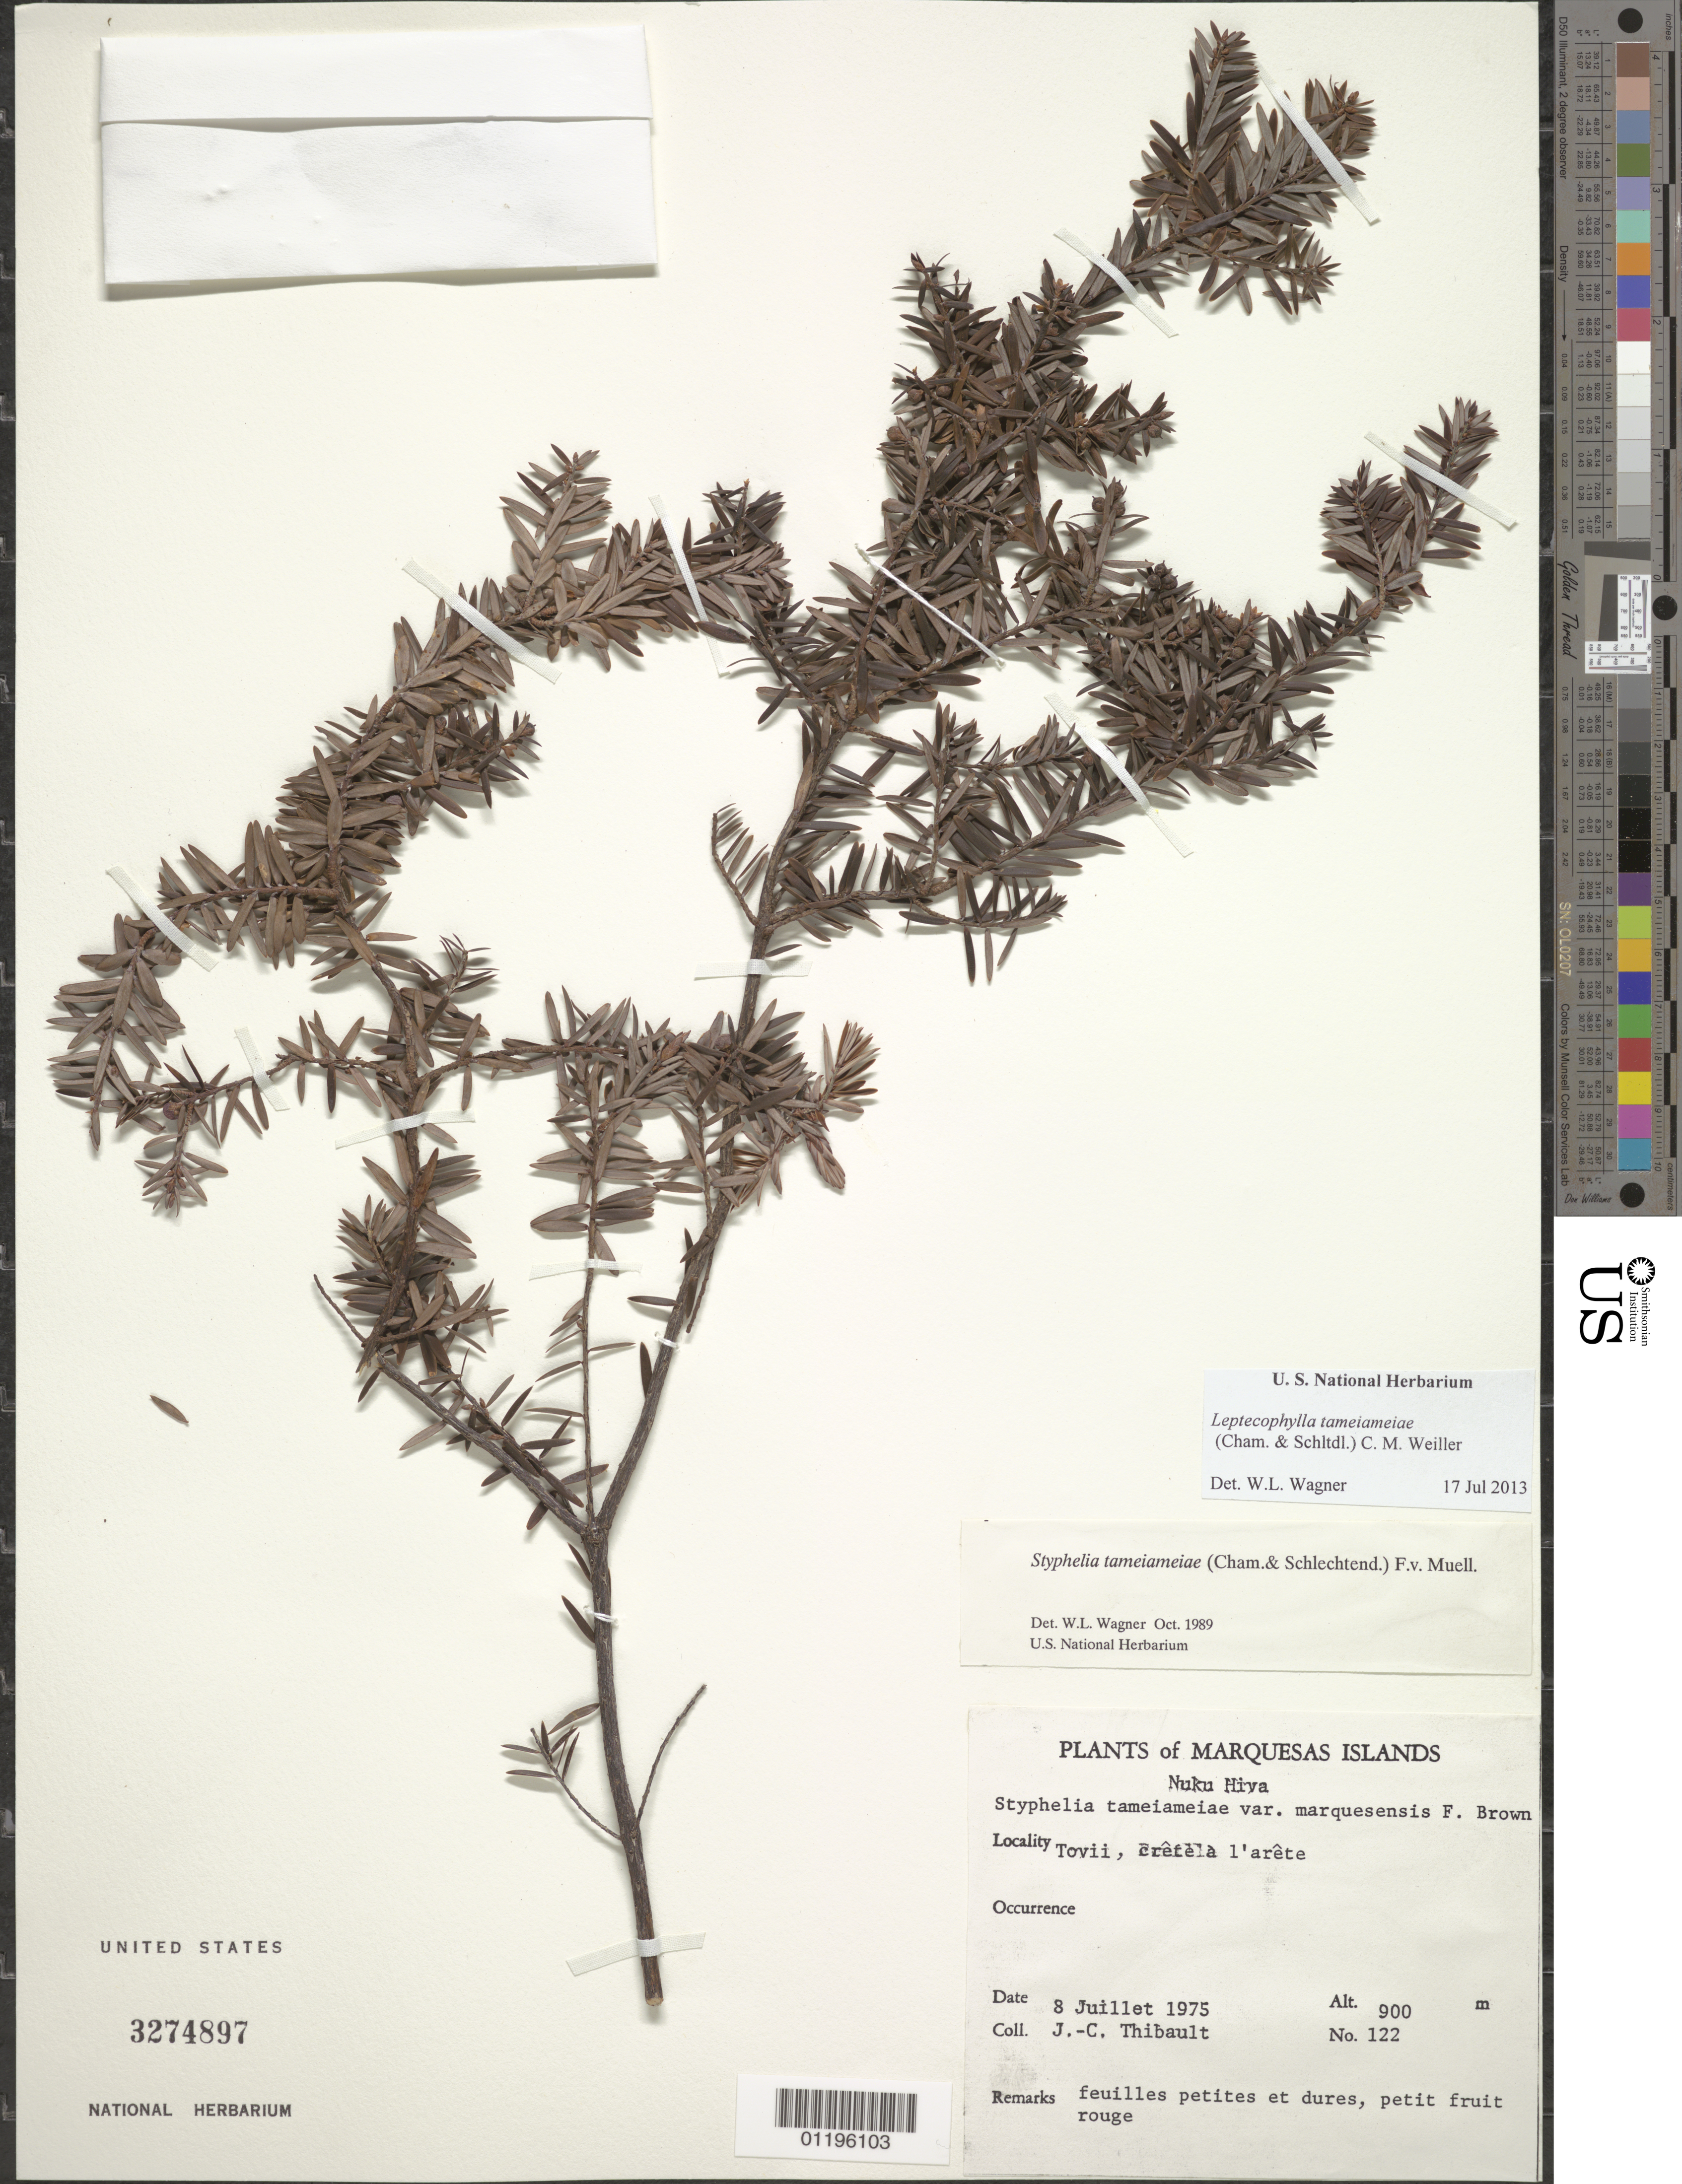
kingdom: Plantae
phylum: Tracheophyta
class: Magnoliopsida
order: Ericales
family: Ericaceae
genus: Leptecophylla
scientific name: Leptecophylla tameiameiae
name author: (Cham. & Schltdl.) C.M. Weiller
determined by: Wagner, W. L., (BOT), Smithsonian Institution - National Museum of Natural History (UNITED STATES)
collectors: J. Thibault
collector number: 122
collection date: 1975-07-08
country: French Polynesia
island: Nuku Hiva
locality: Toovii, crête à l'arête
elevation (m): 900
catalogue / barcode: US 3274897